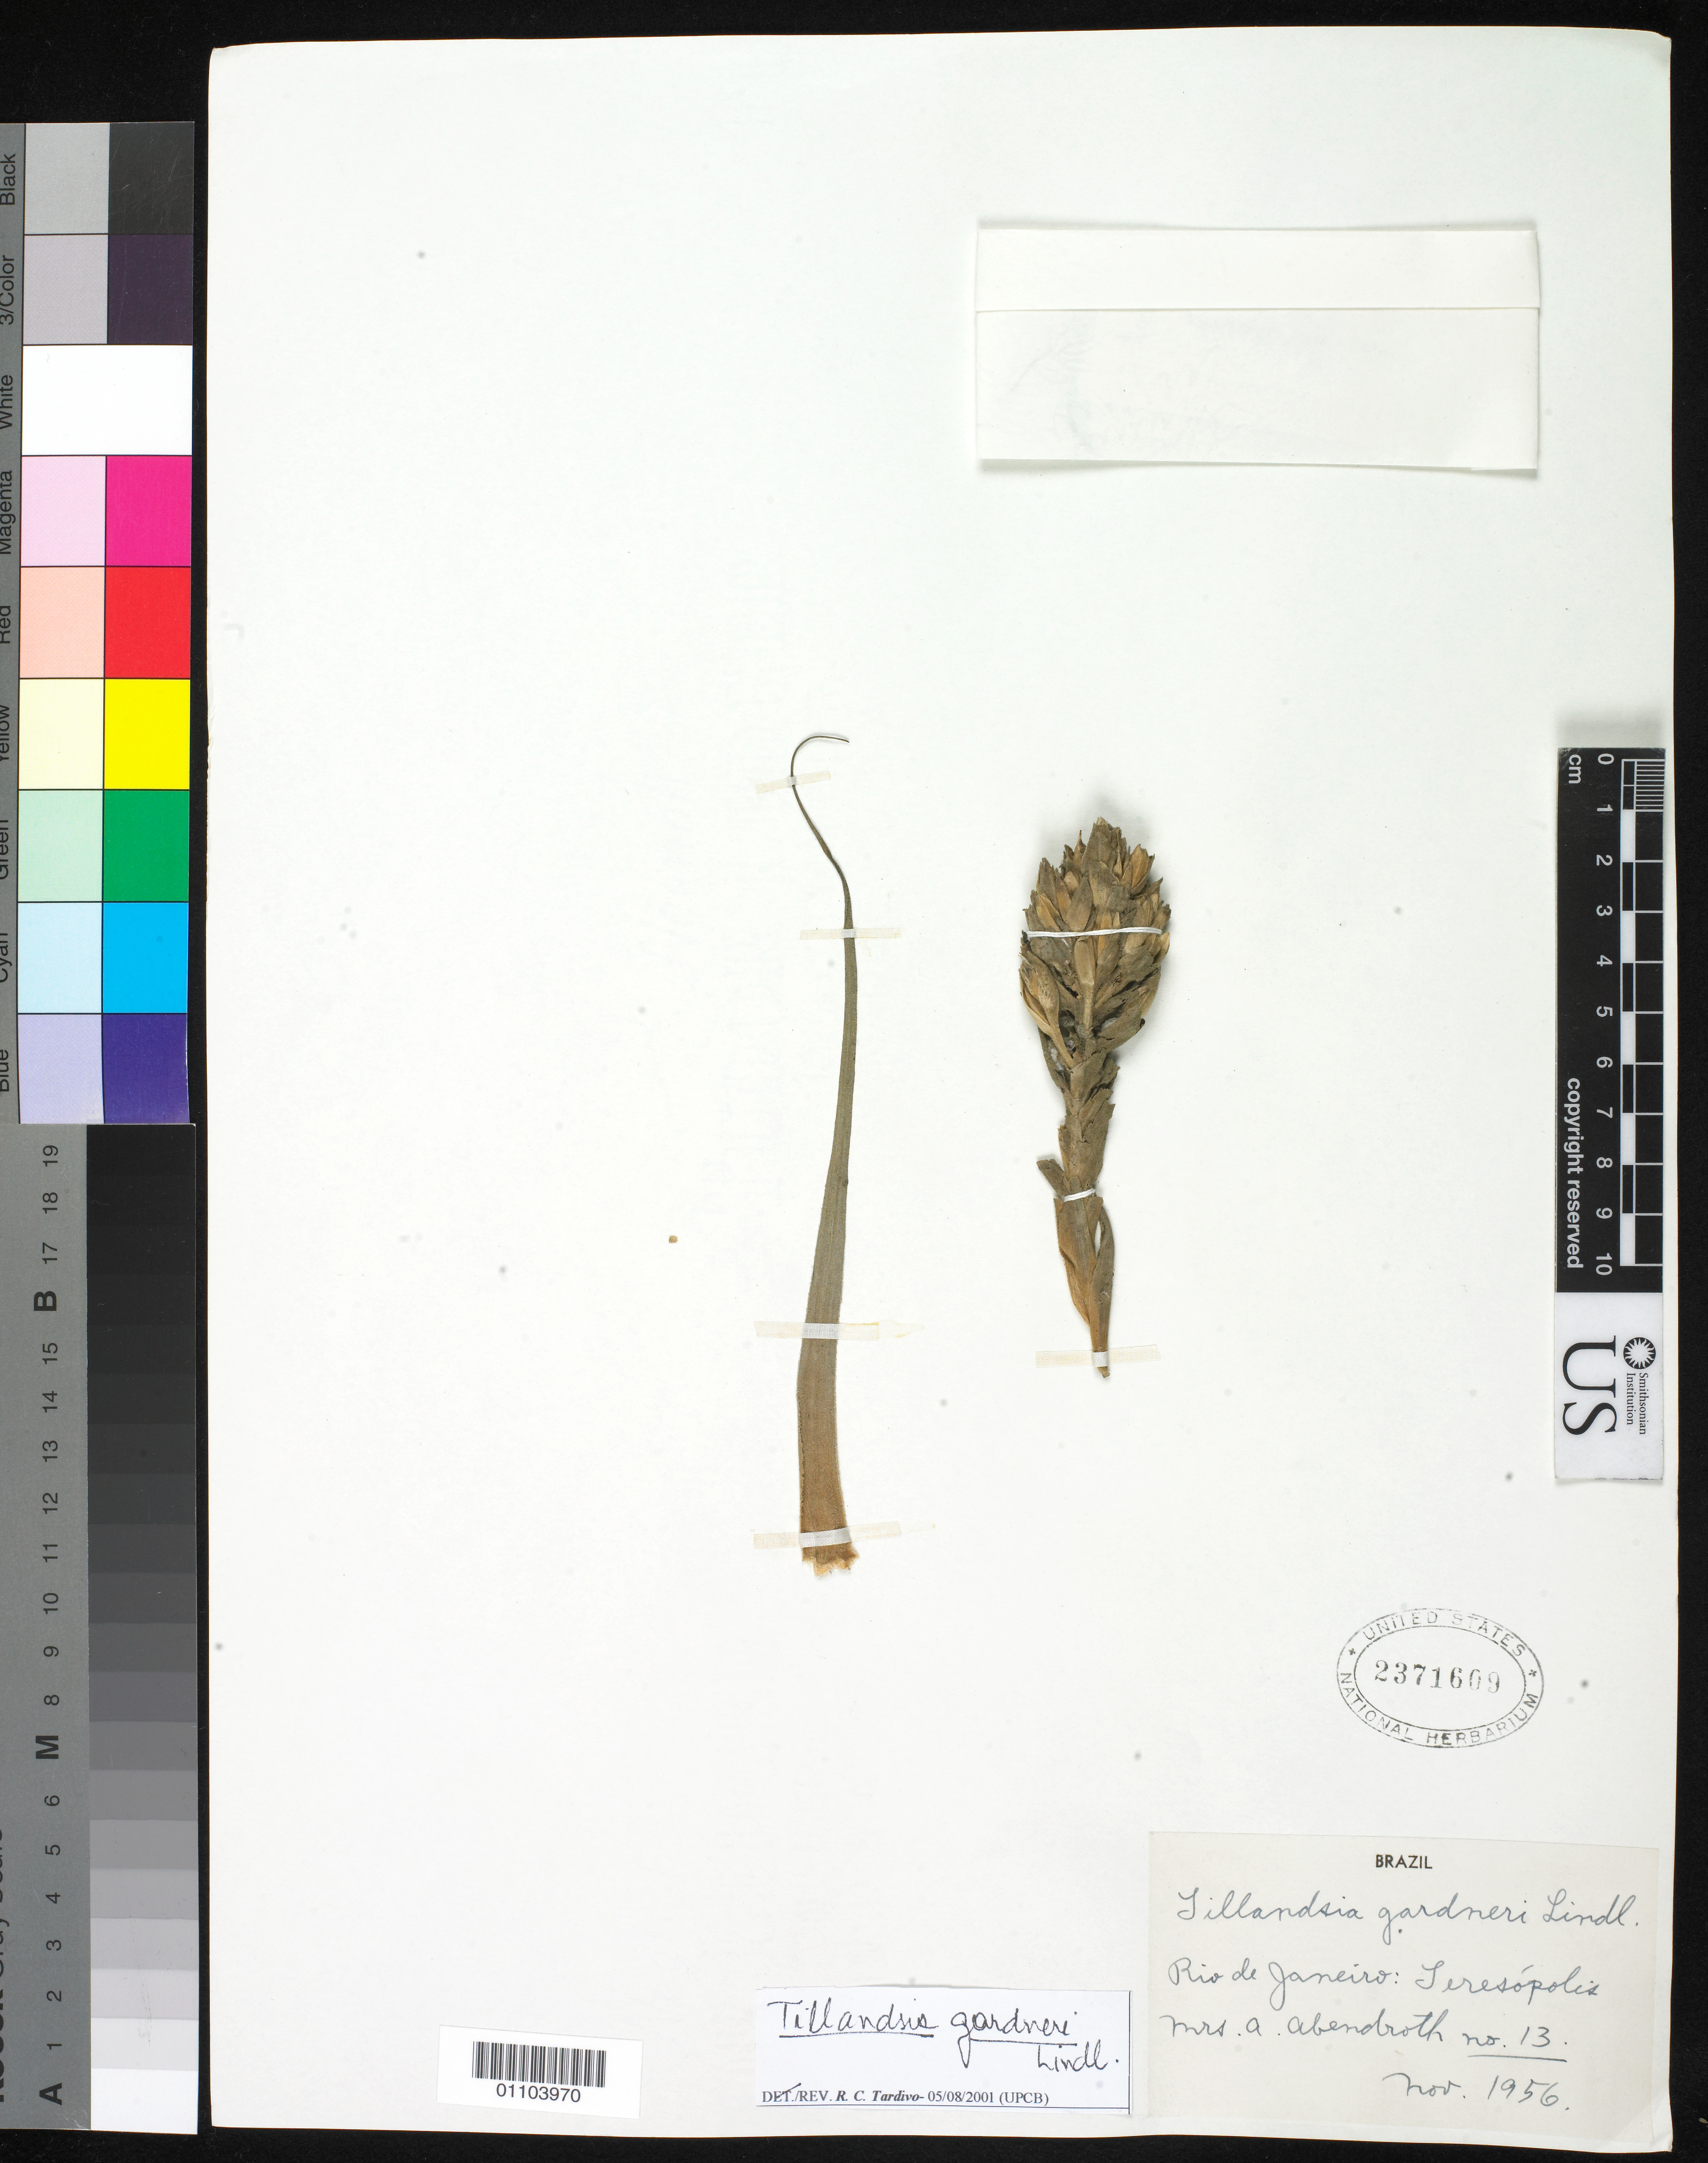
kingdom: Plantae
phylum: Tracheophyta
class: Liliopsida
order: Poales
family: Bromeliaceae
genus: Tillandsia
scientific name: Tillandsia gardneri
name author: Lindl.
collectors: A. Abendroth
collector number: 13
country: Brazil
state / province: Rio de Janeiro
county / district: Teresópolis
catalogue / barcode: US 2371609